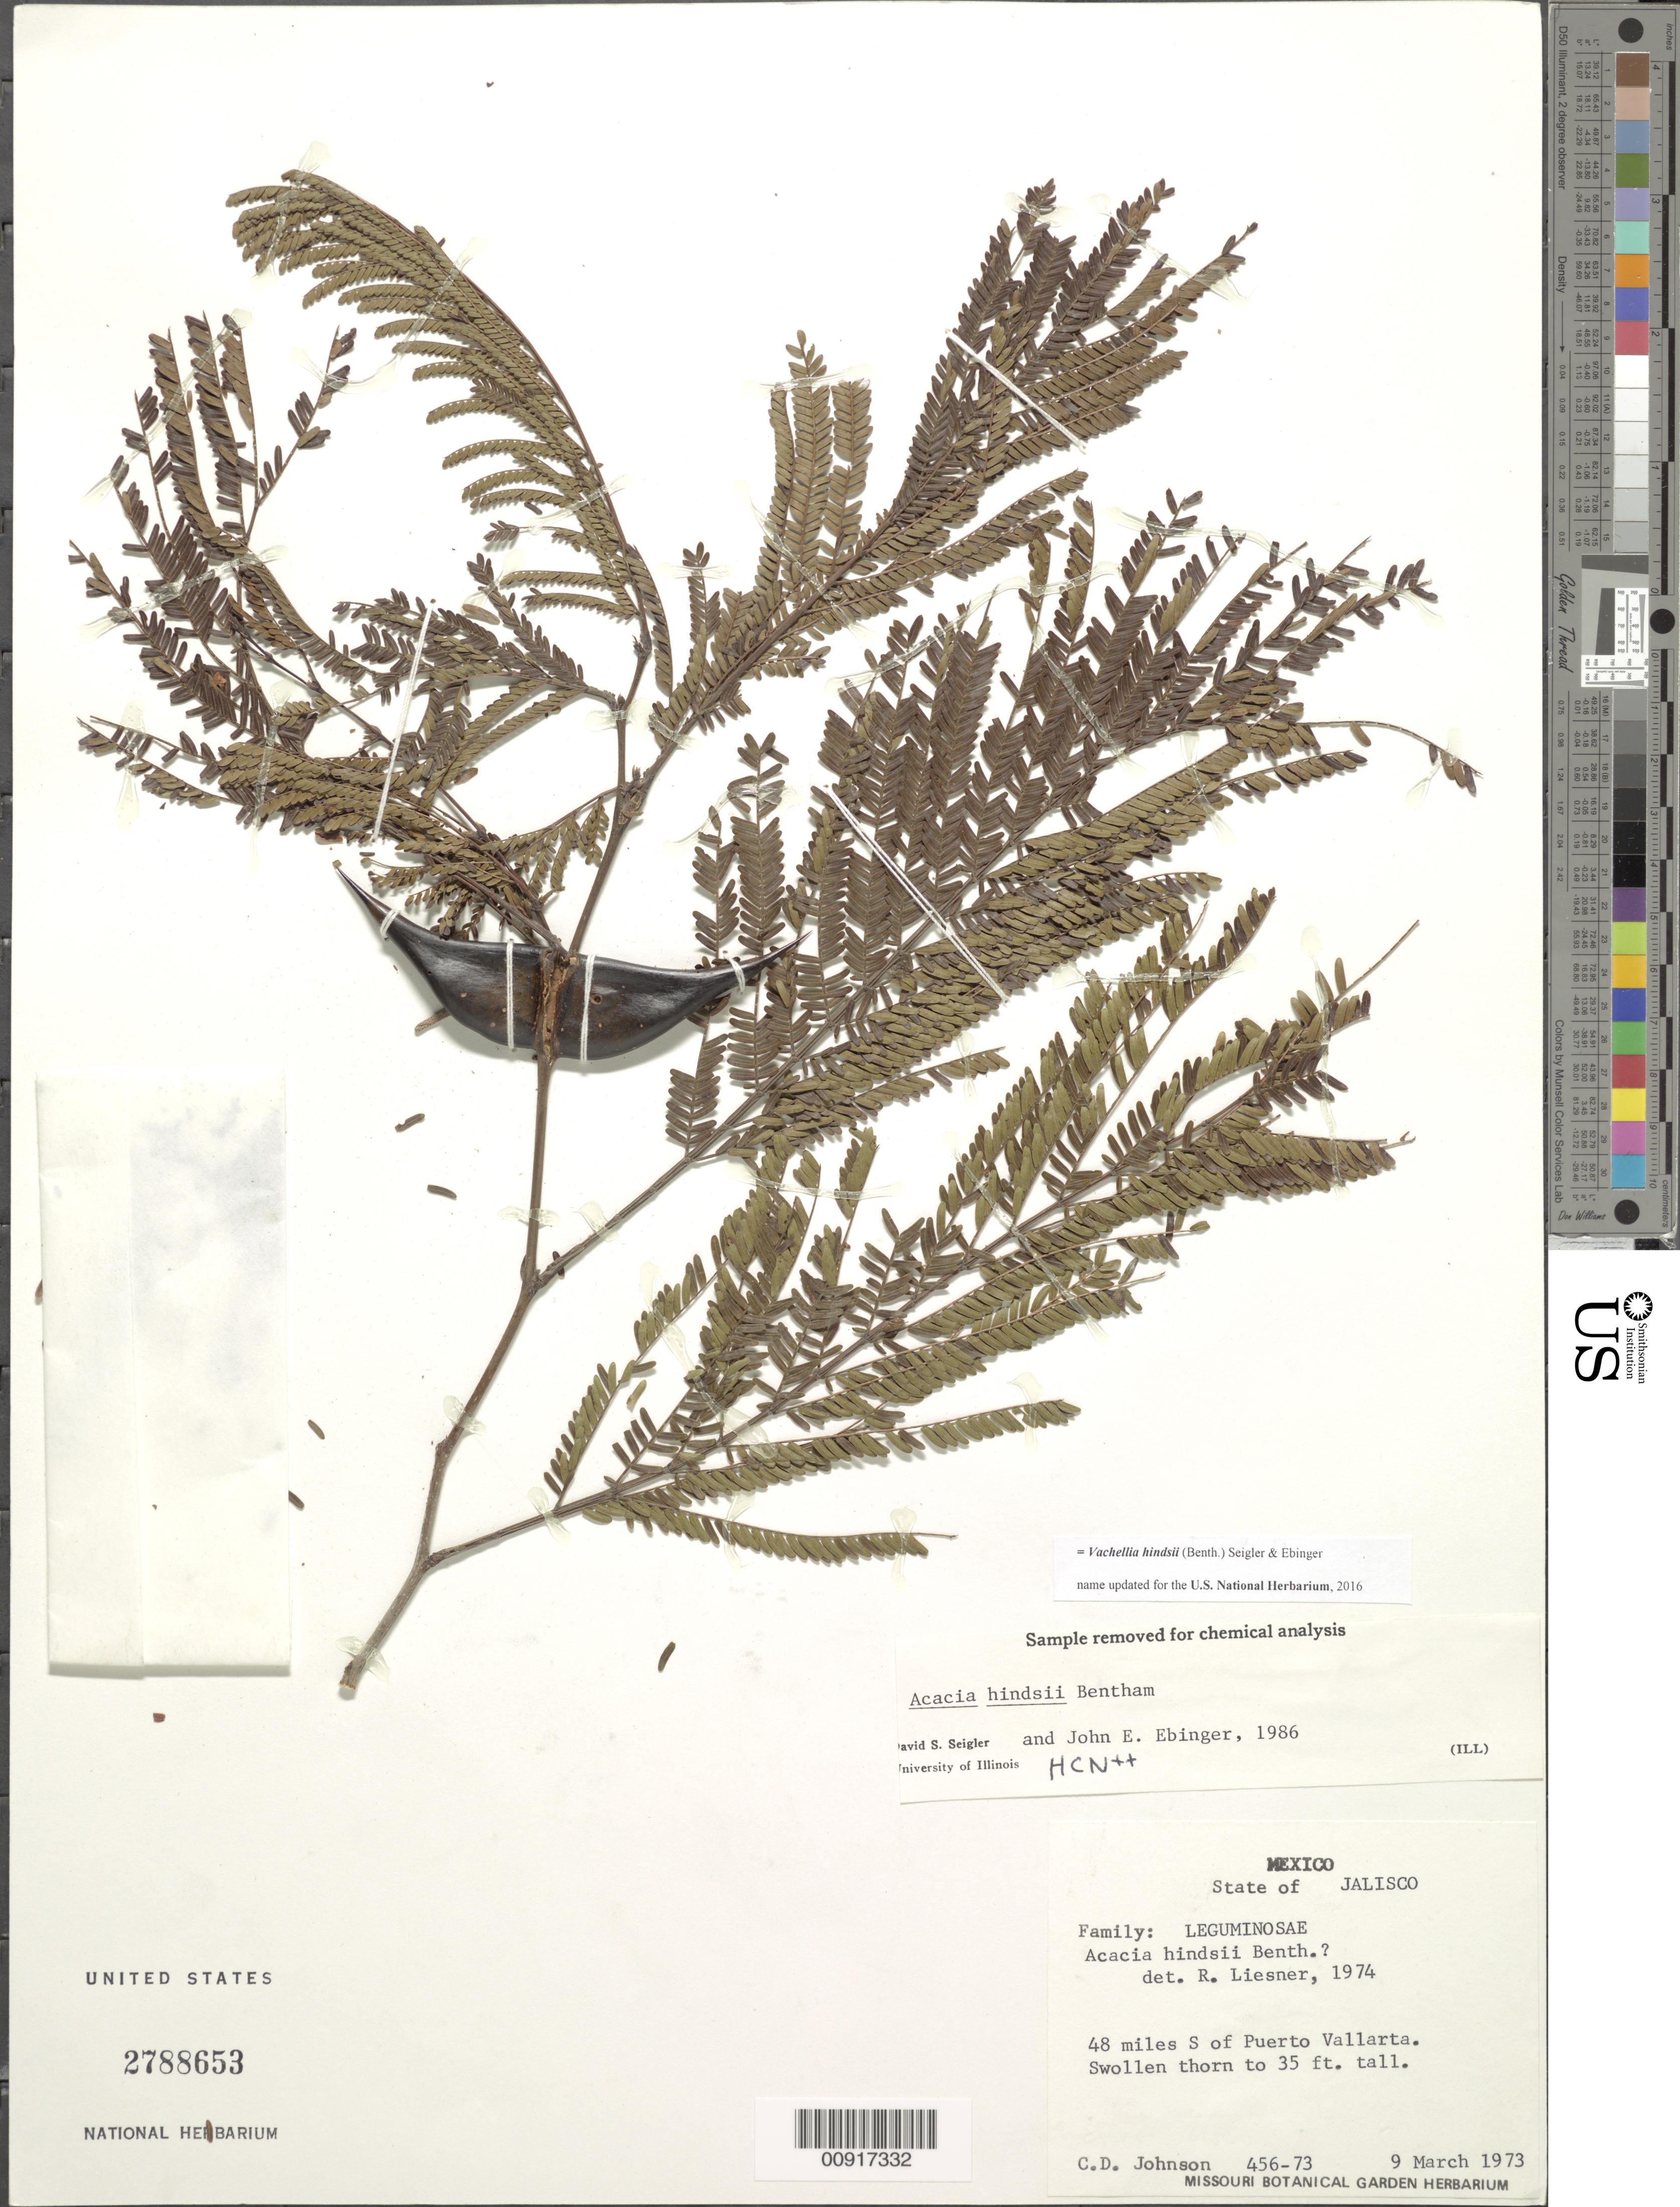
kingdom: Plantae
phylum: Tracheophyta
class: Magnoliopsida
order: Fabales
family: Fabaceae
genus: Vachellia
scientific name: Vachellia hindsii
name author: (Benth.) Seigler & Ebinger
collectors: C. D. Johnson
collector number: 456-73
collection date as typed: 09 Mar 1973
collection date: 1973-03-09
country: Mexico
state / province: Jalisco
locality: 48 miles S of Puerto Vallarta.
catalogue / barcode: US 2788653